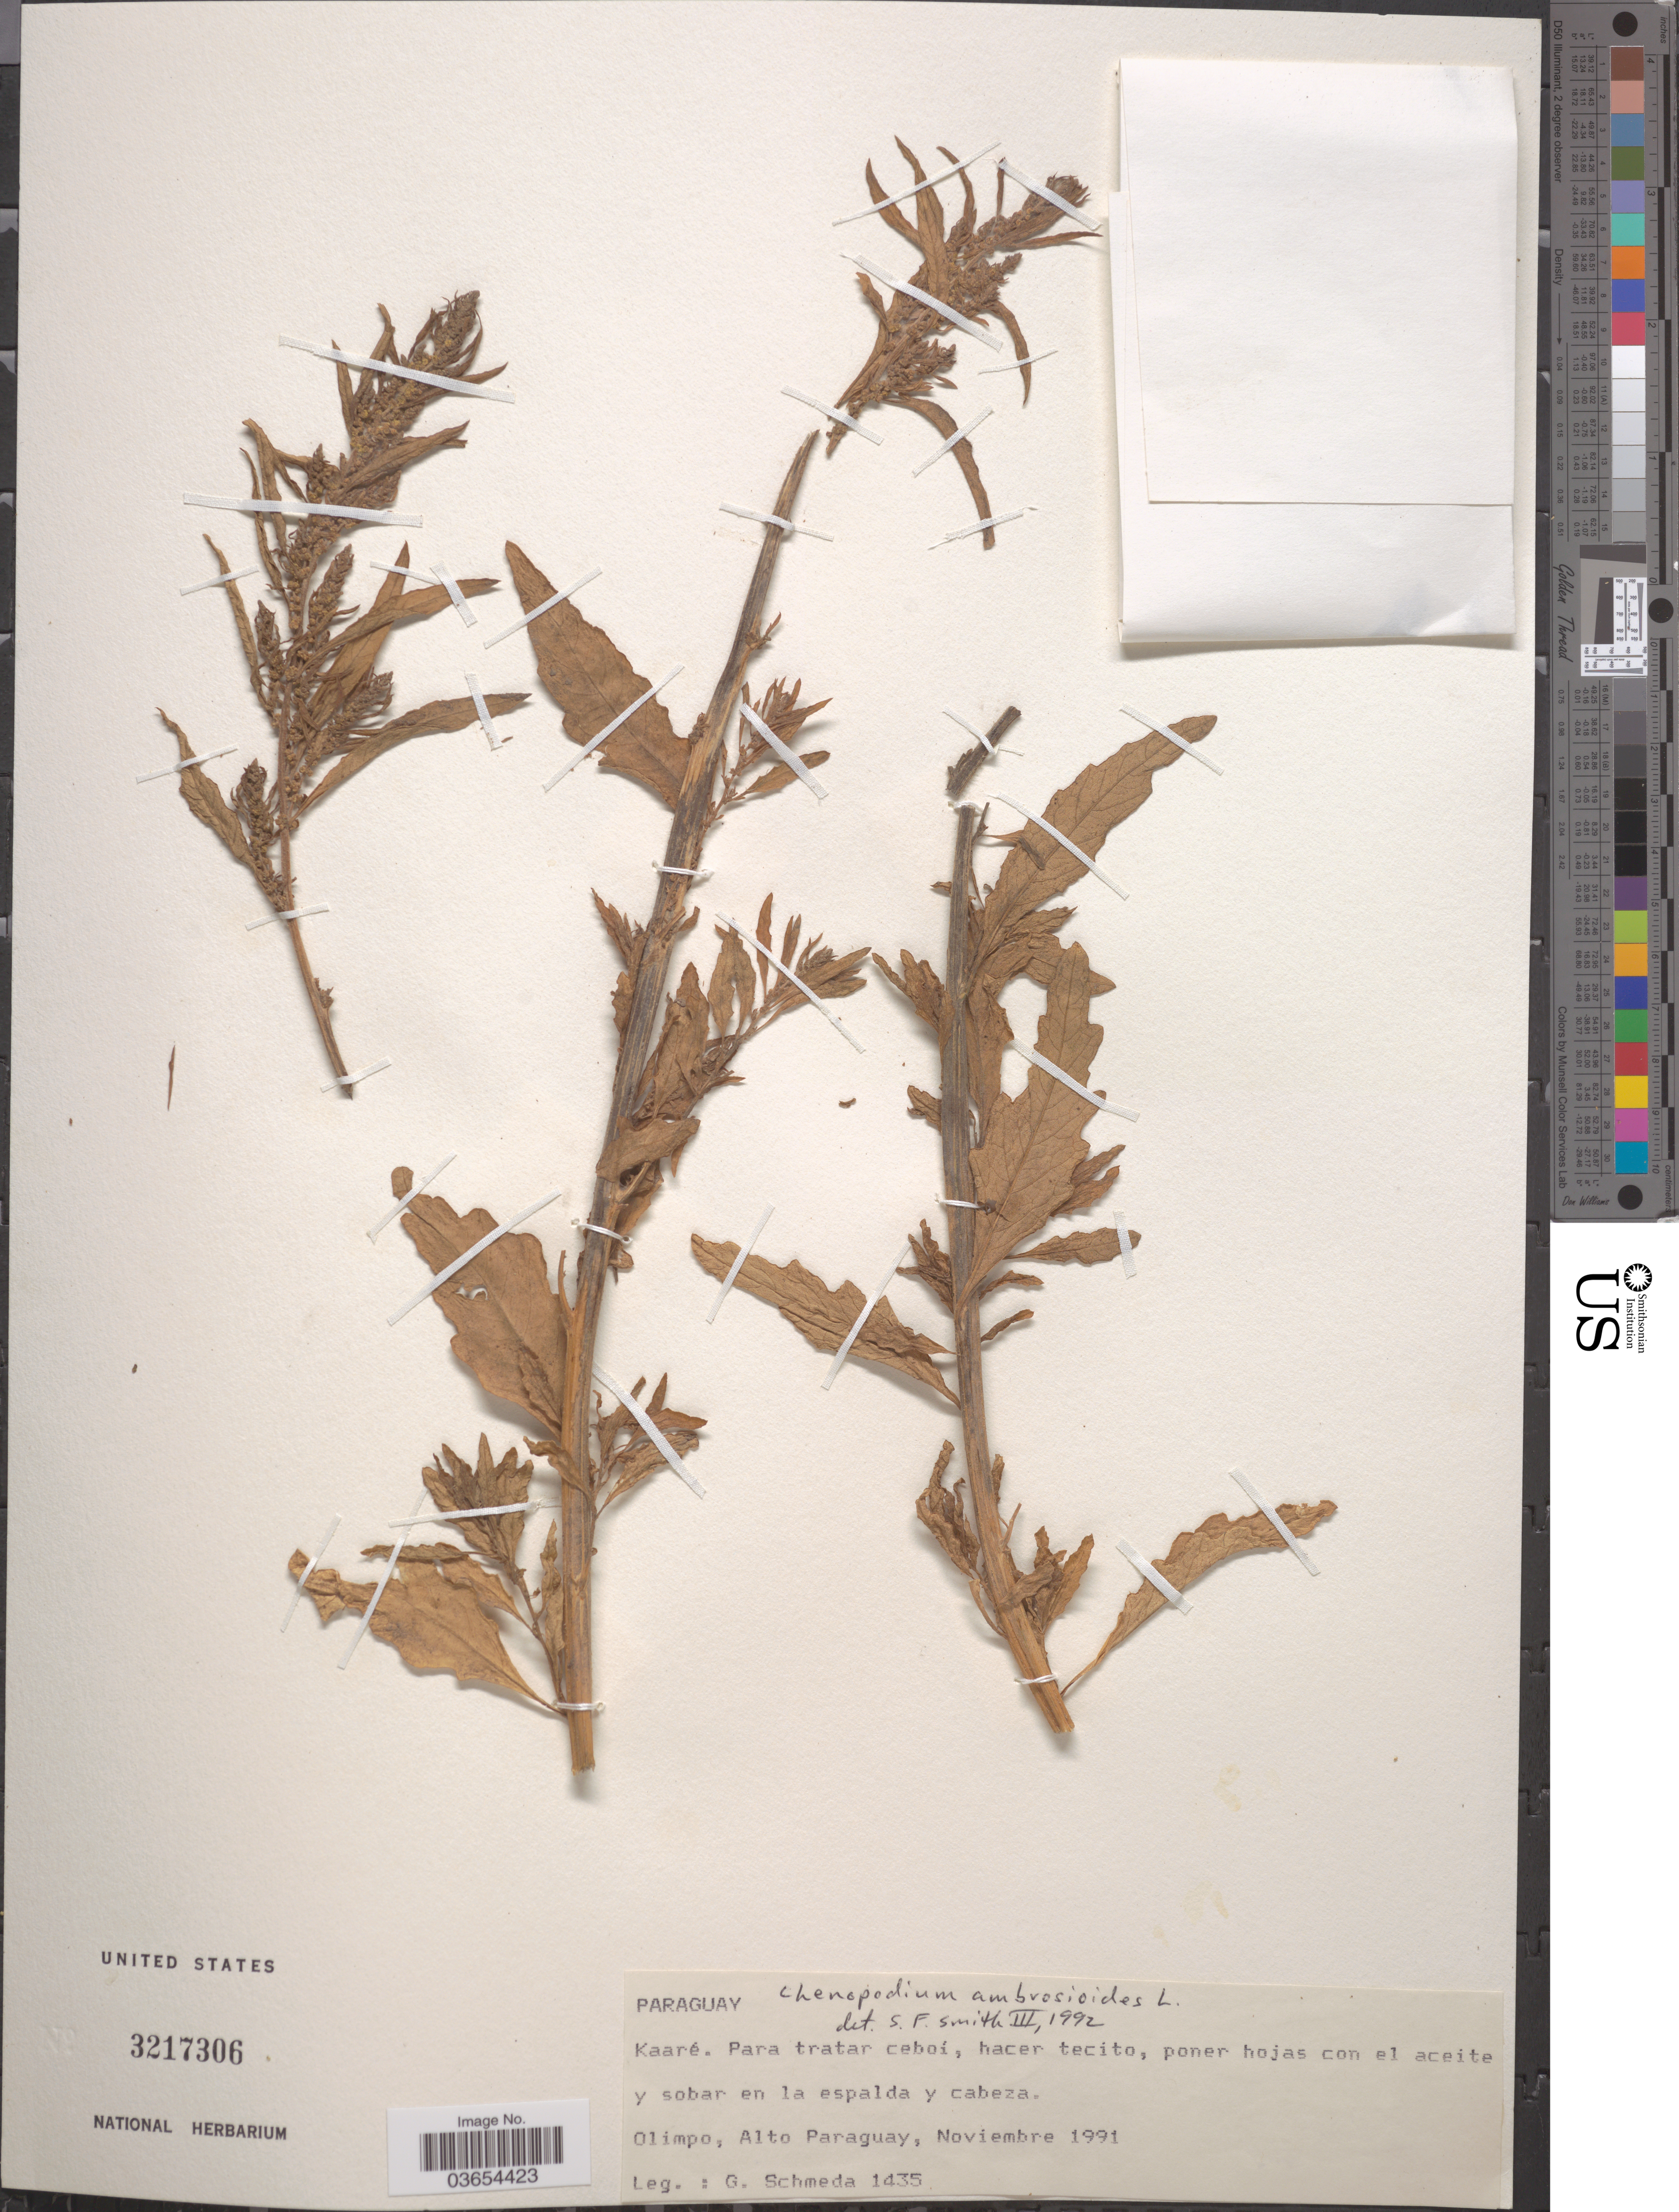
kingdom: Plantae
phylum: Tracheophyta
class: Magnoliopsida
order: Caryophyllales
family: Amaranthaceae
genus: Chenopodium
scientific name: Chenopodium ambrosioides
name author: L.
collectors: G. Schmeda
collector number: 1435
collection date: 1991-11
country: Paraguay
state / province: Alto Paraguay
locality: Olimpo.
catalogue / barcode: US 3217306